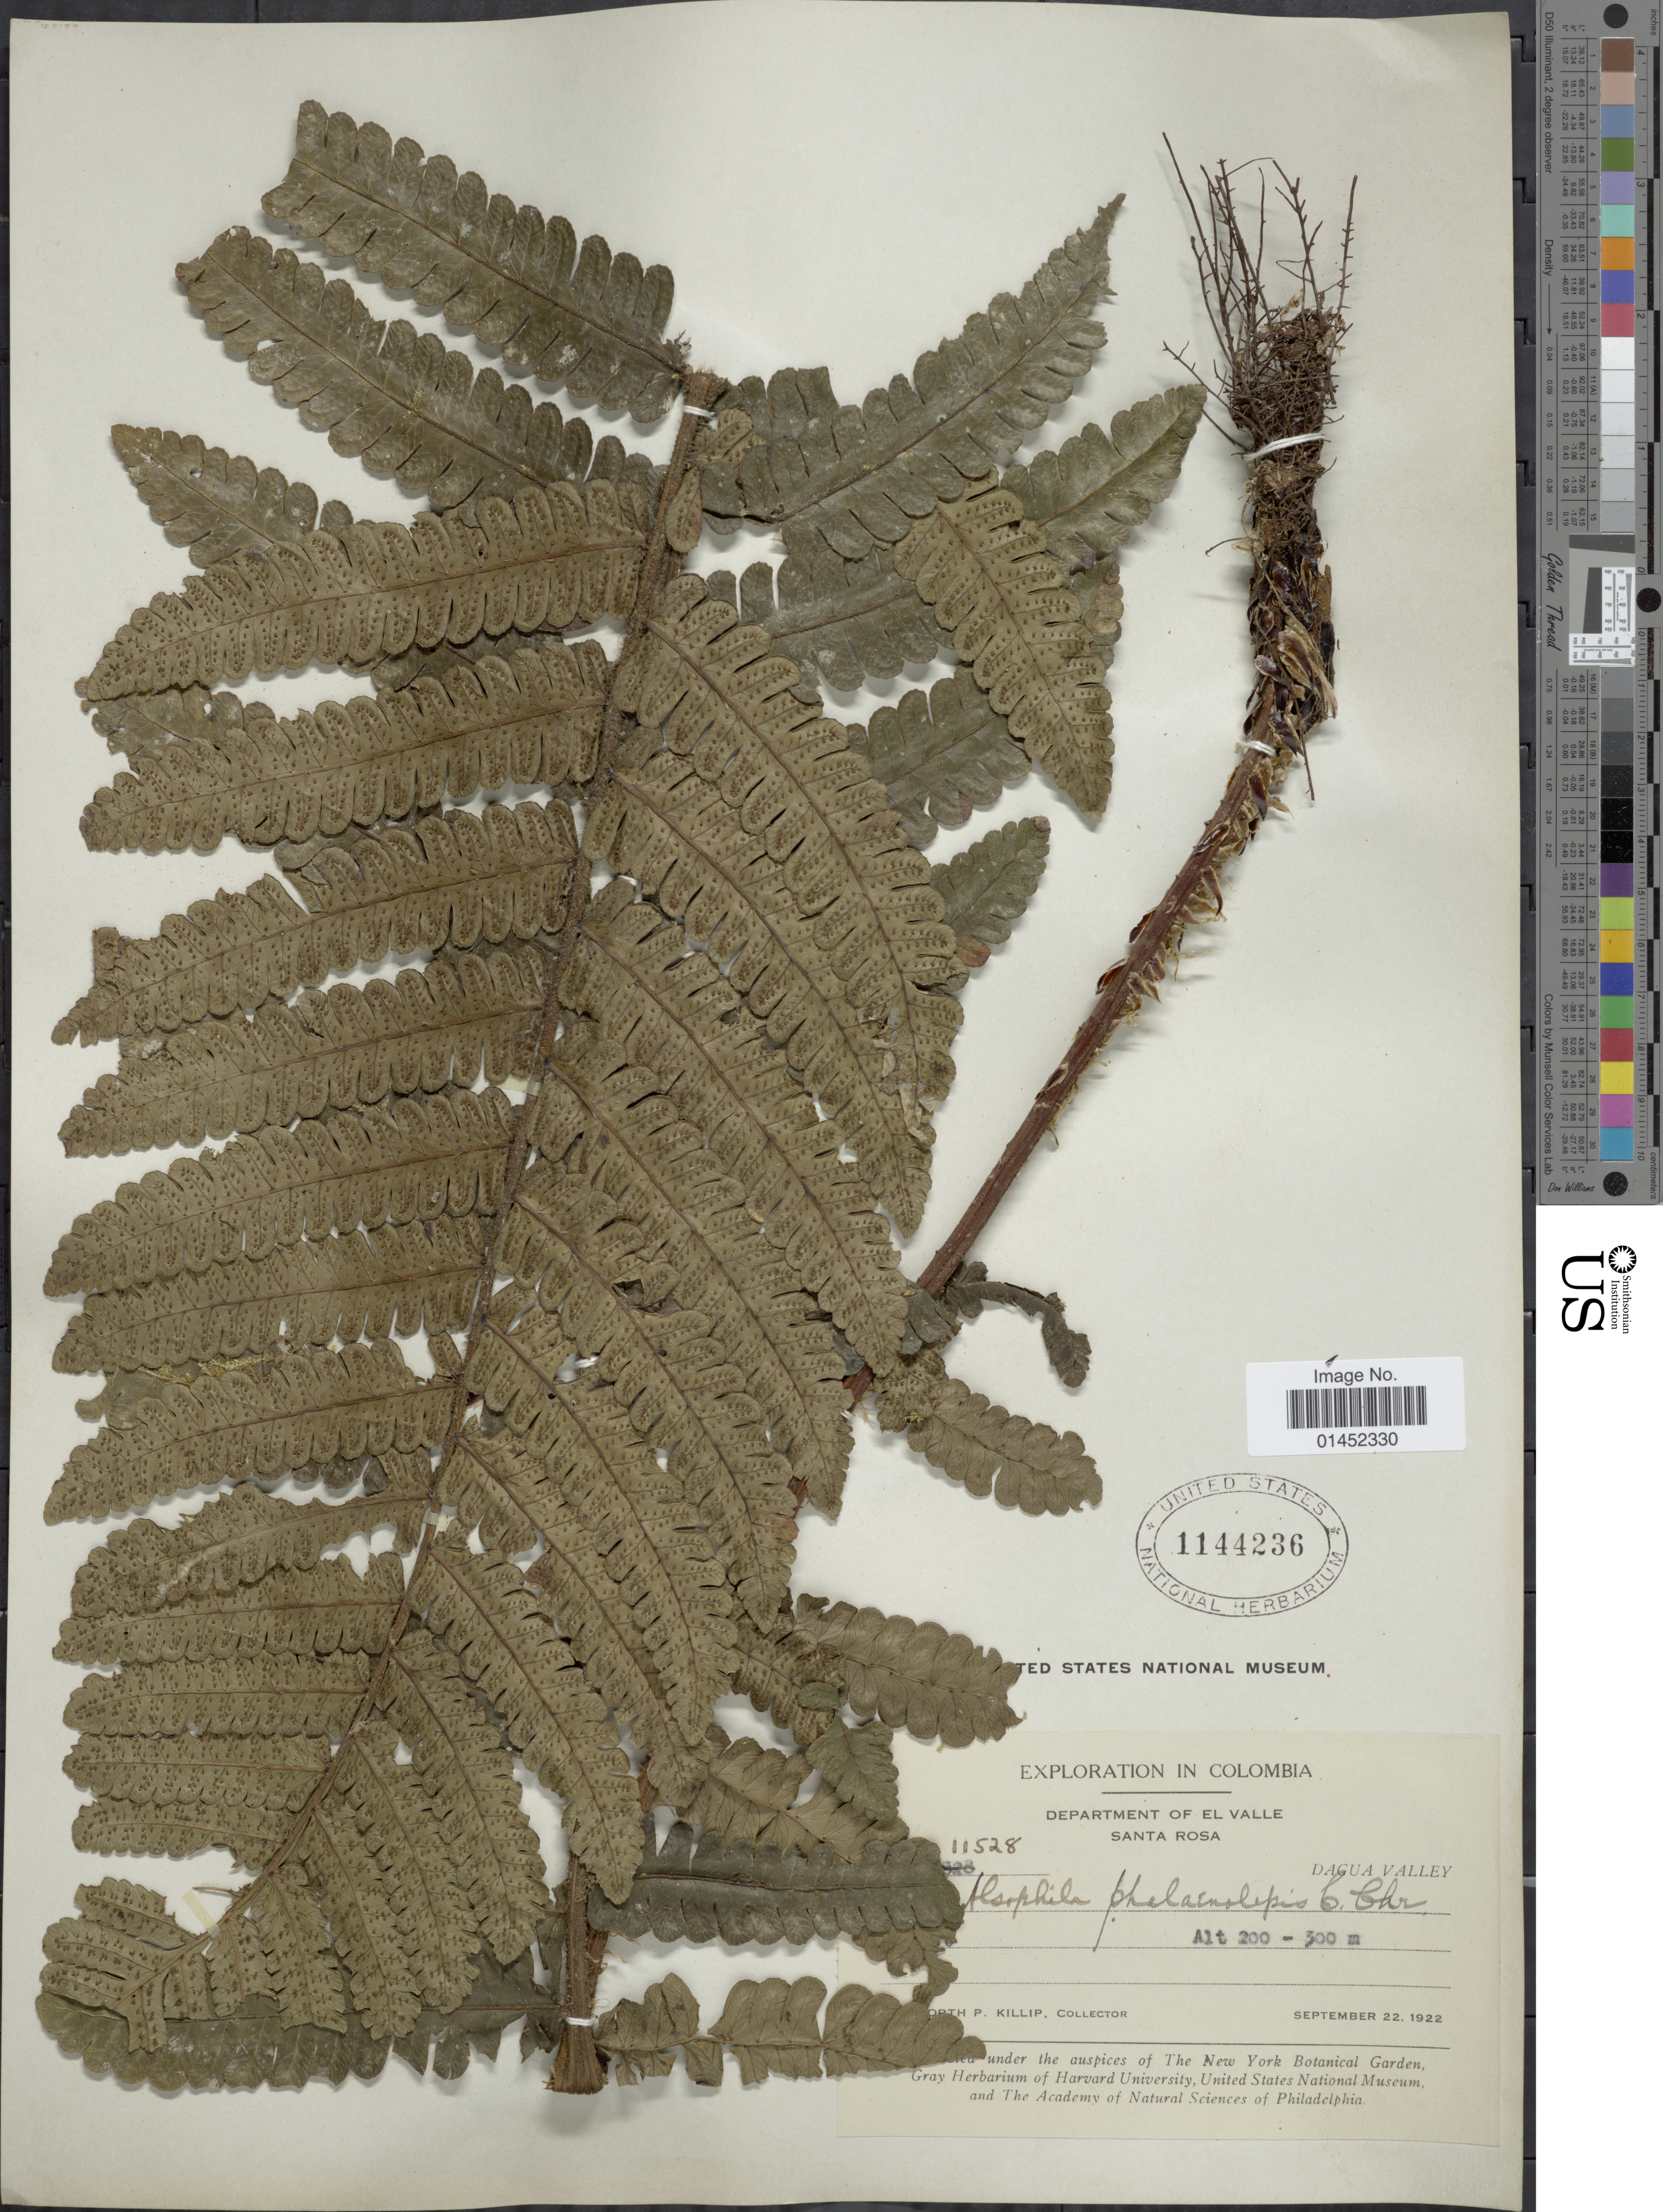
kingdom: Plantae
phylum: Tracheophyta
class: Polypodiopsida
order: Cyatheales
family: Cyatheaceae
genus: Cyathea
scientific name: Cyathea phalaenolepis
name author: (C. Chr.) Domin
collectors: E. P. Killip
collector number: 11528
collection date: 1922-09-22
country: Colombia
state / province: Valle del Cauca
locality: Department of El Valle Santa Rosa, Dagua Valley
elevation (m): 200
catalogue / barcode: US 1144236